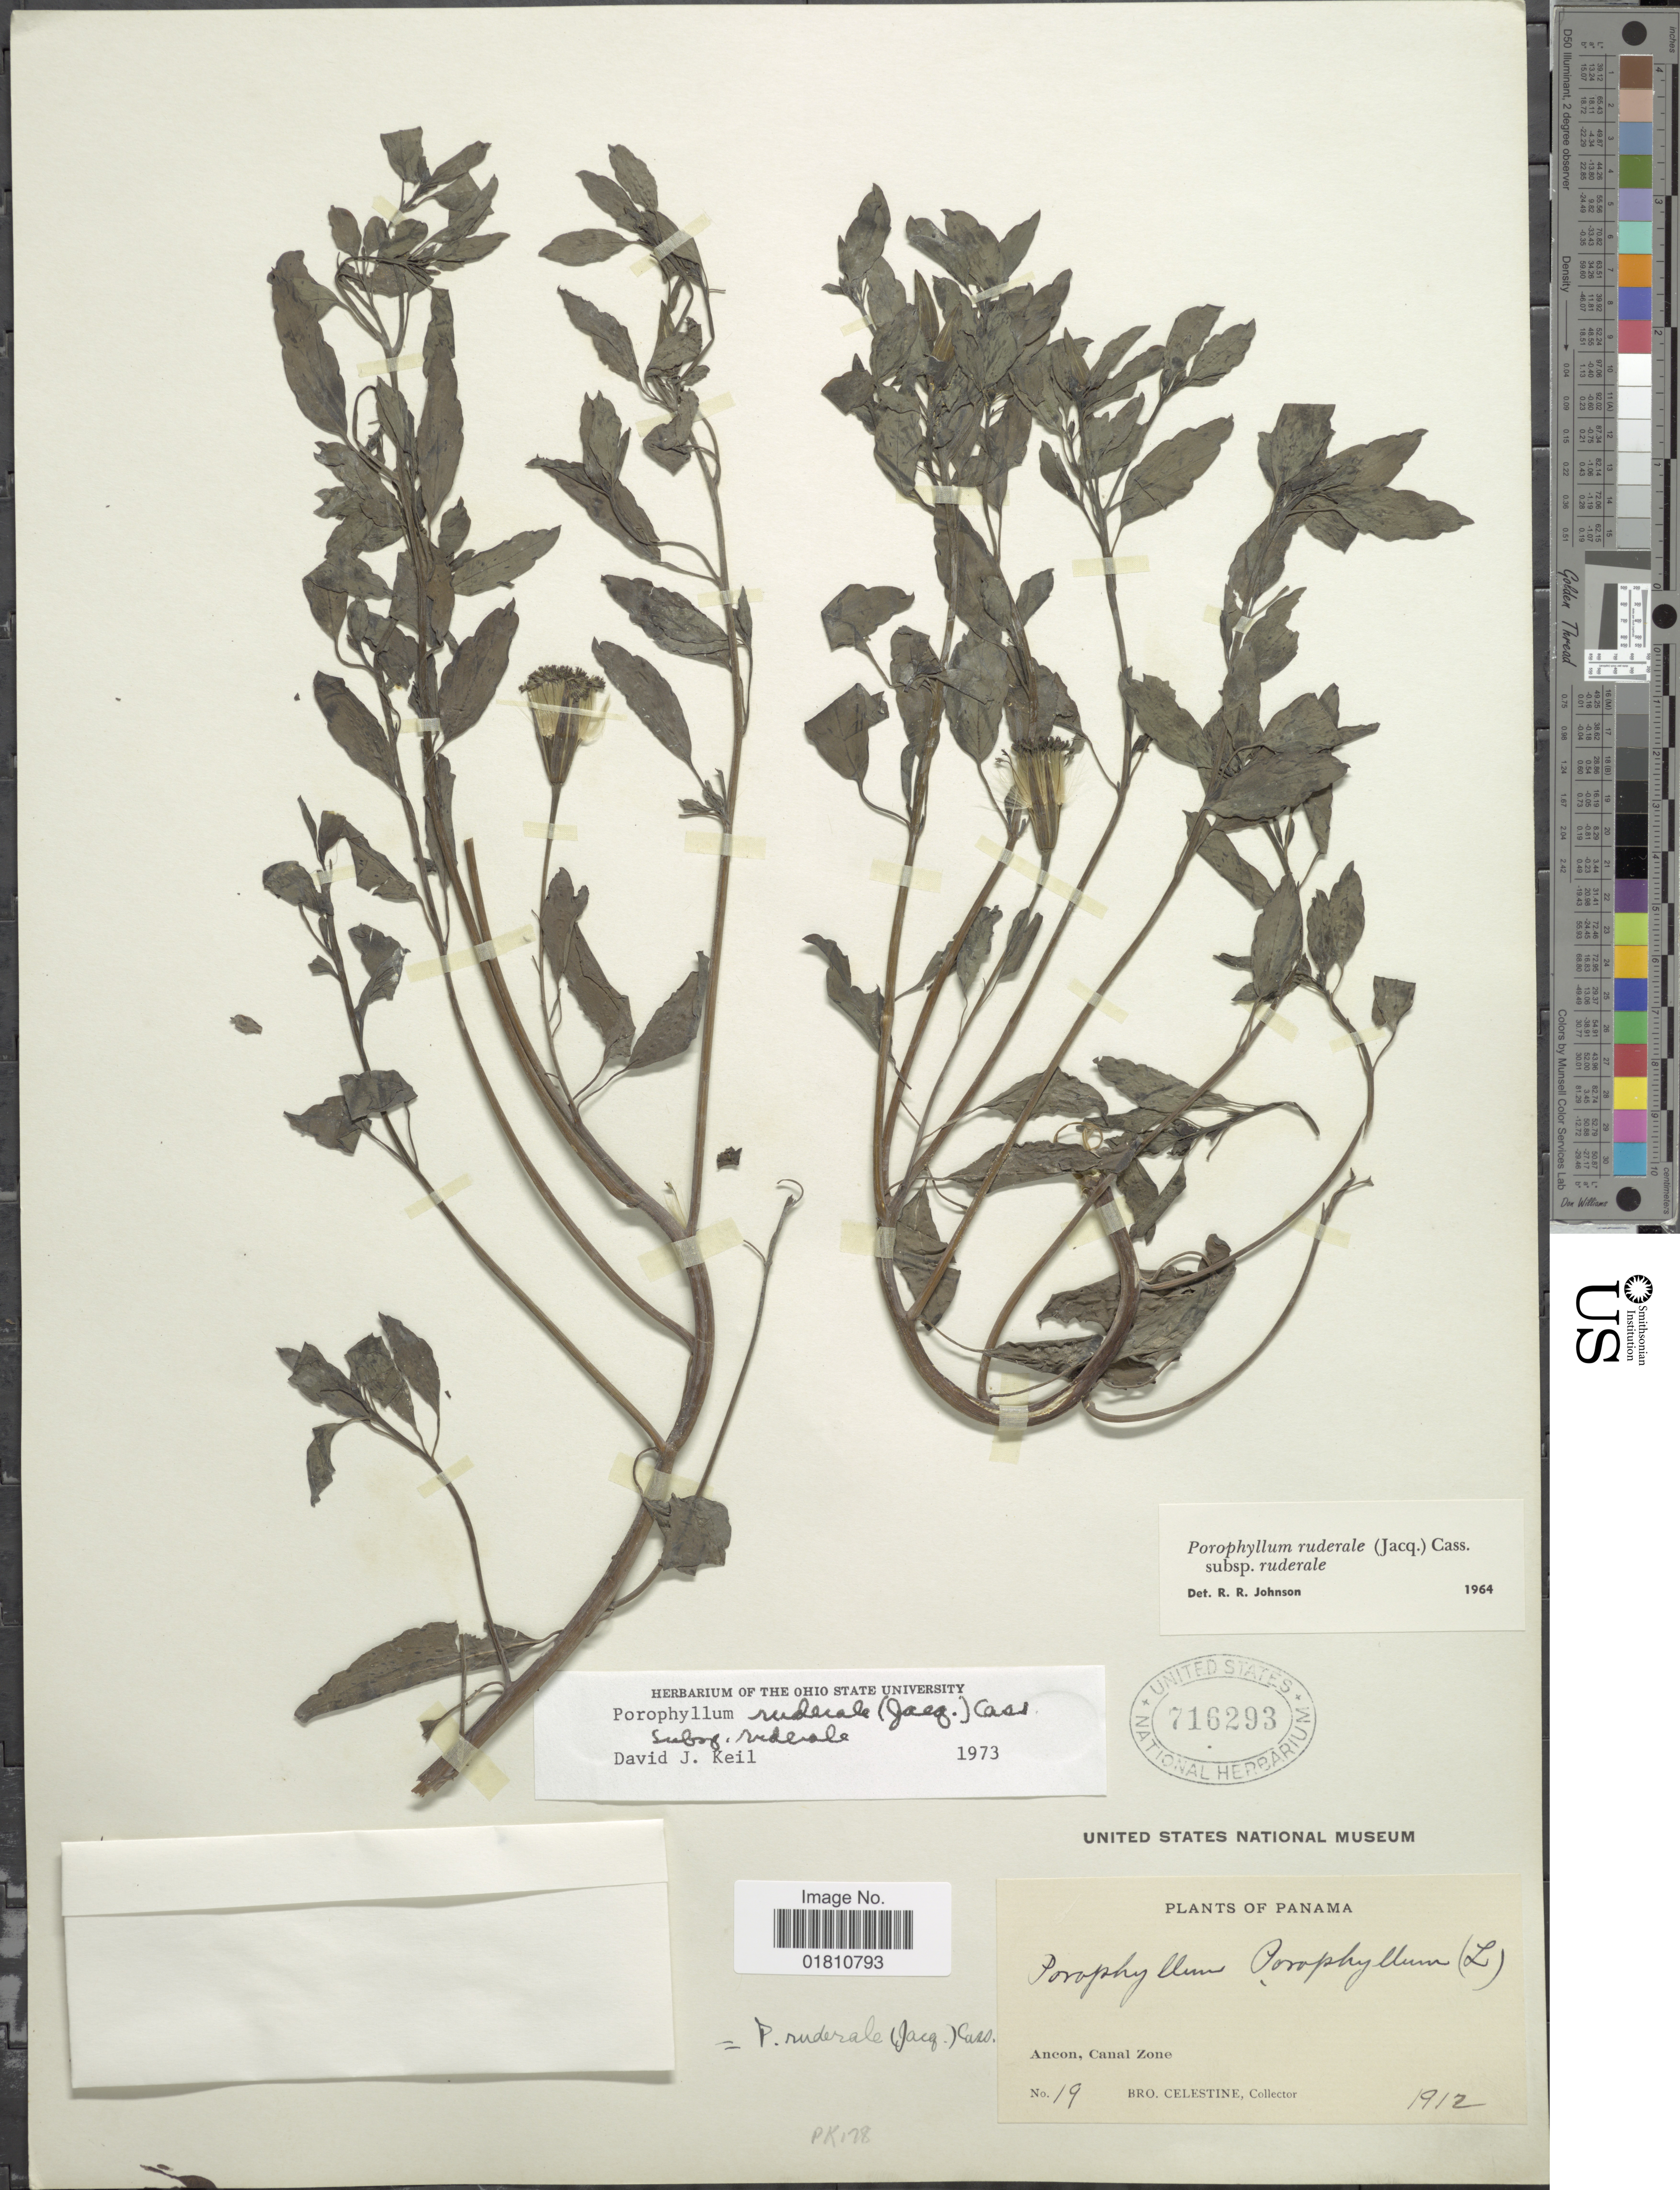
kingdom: Plantae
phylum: Tracheophyta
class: Magnoliopsida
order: Asterales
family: Asteraceae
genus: Porophyllum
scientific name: Porophyllum ruderale subsp. macrocephalum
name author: (DC.) R.R. Johnson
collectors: B. Celestine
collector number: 19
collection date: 1912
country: Panama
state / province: Colón / Panamá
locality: Ancon, Canal Zone.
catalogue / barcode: US 716293